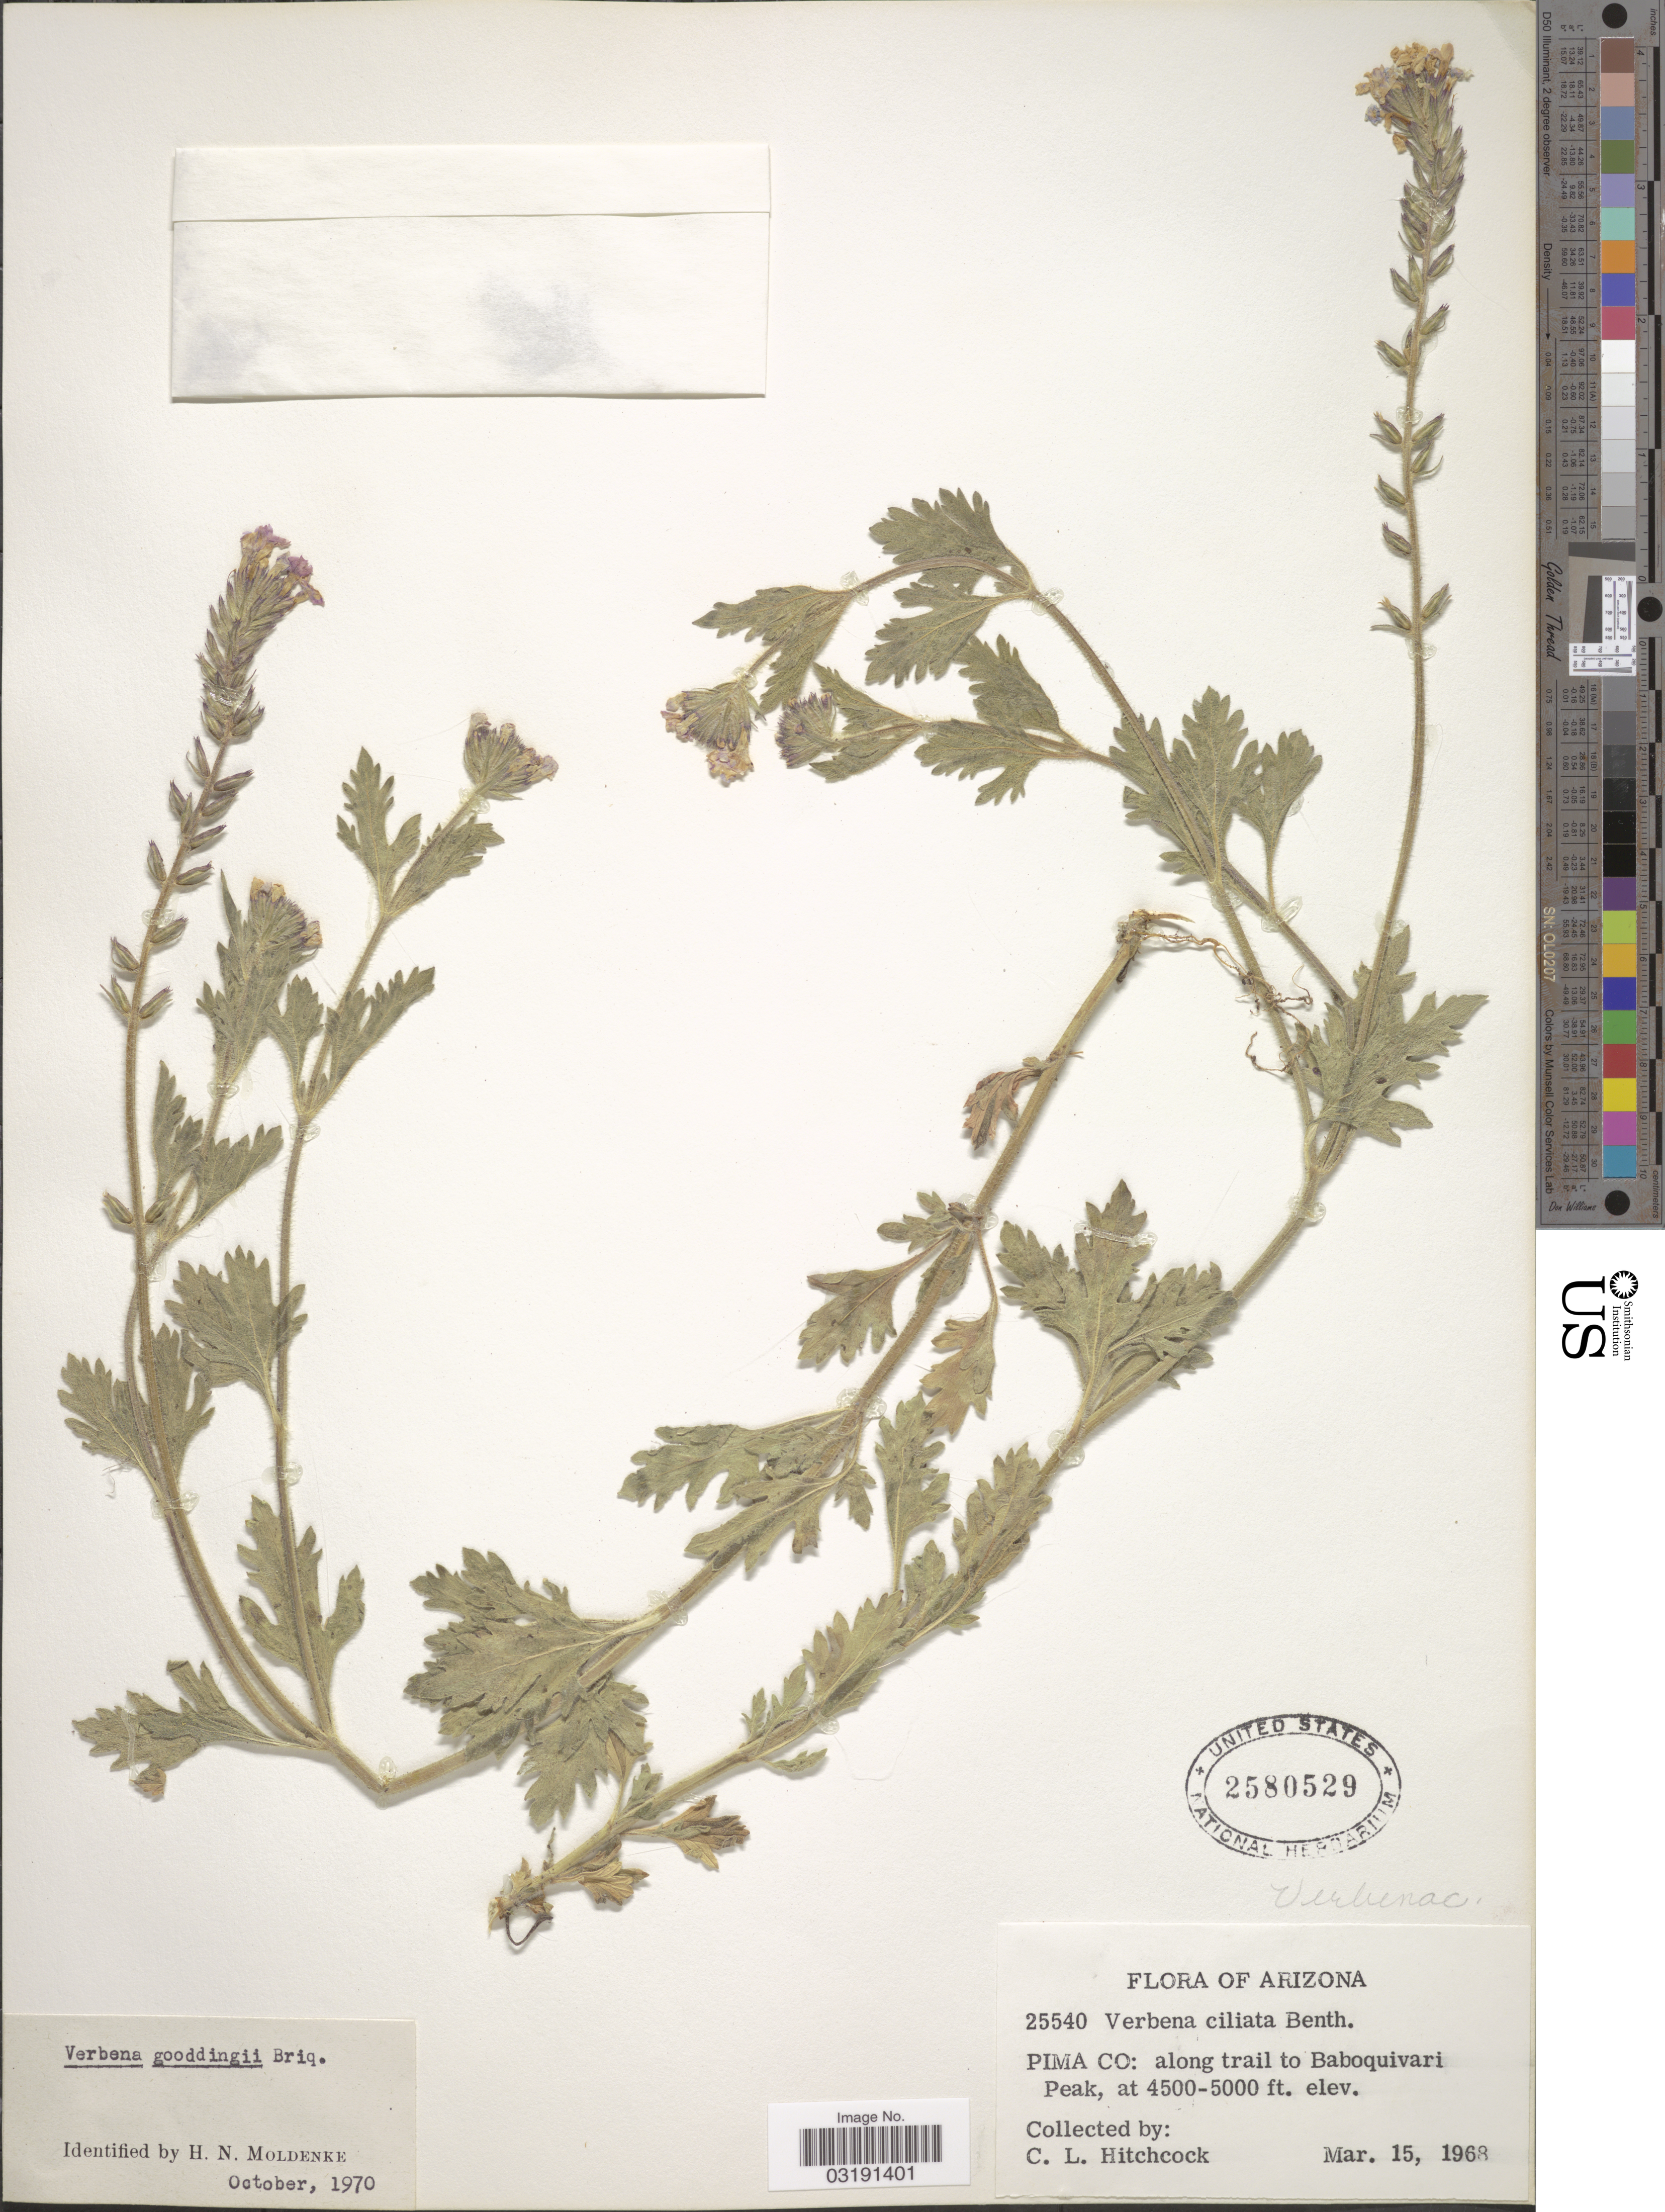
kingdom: Plantae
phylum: Tracheophyta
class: Magnoliopsida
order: Lamiales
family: Verbenaceae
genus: Verbena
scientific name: Verbena gooddingii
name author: Briq.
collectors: C. L. Hitchcock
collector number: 25540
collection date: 1968-03-15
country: United States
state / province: Arizona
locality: Pima Co: along trail to Baboquivari Peak.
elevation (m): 1372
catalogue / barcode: US 2580529